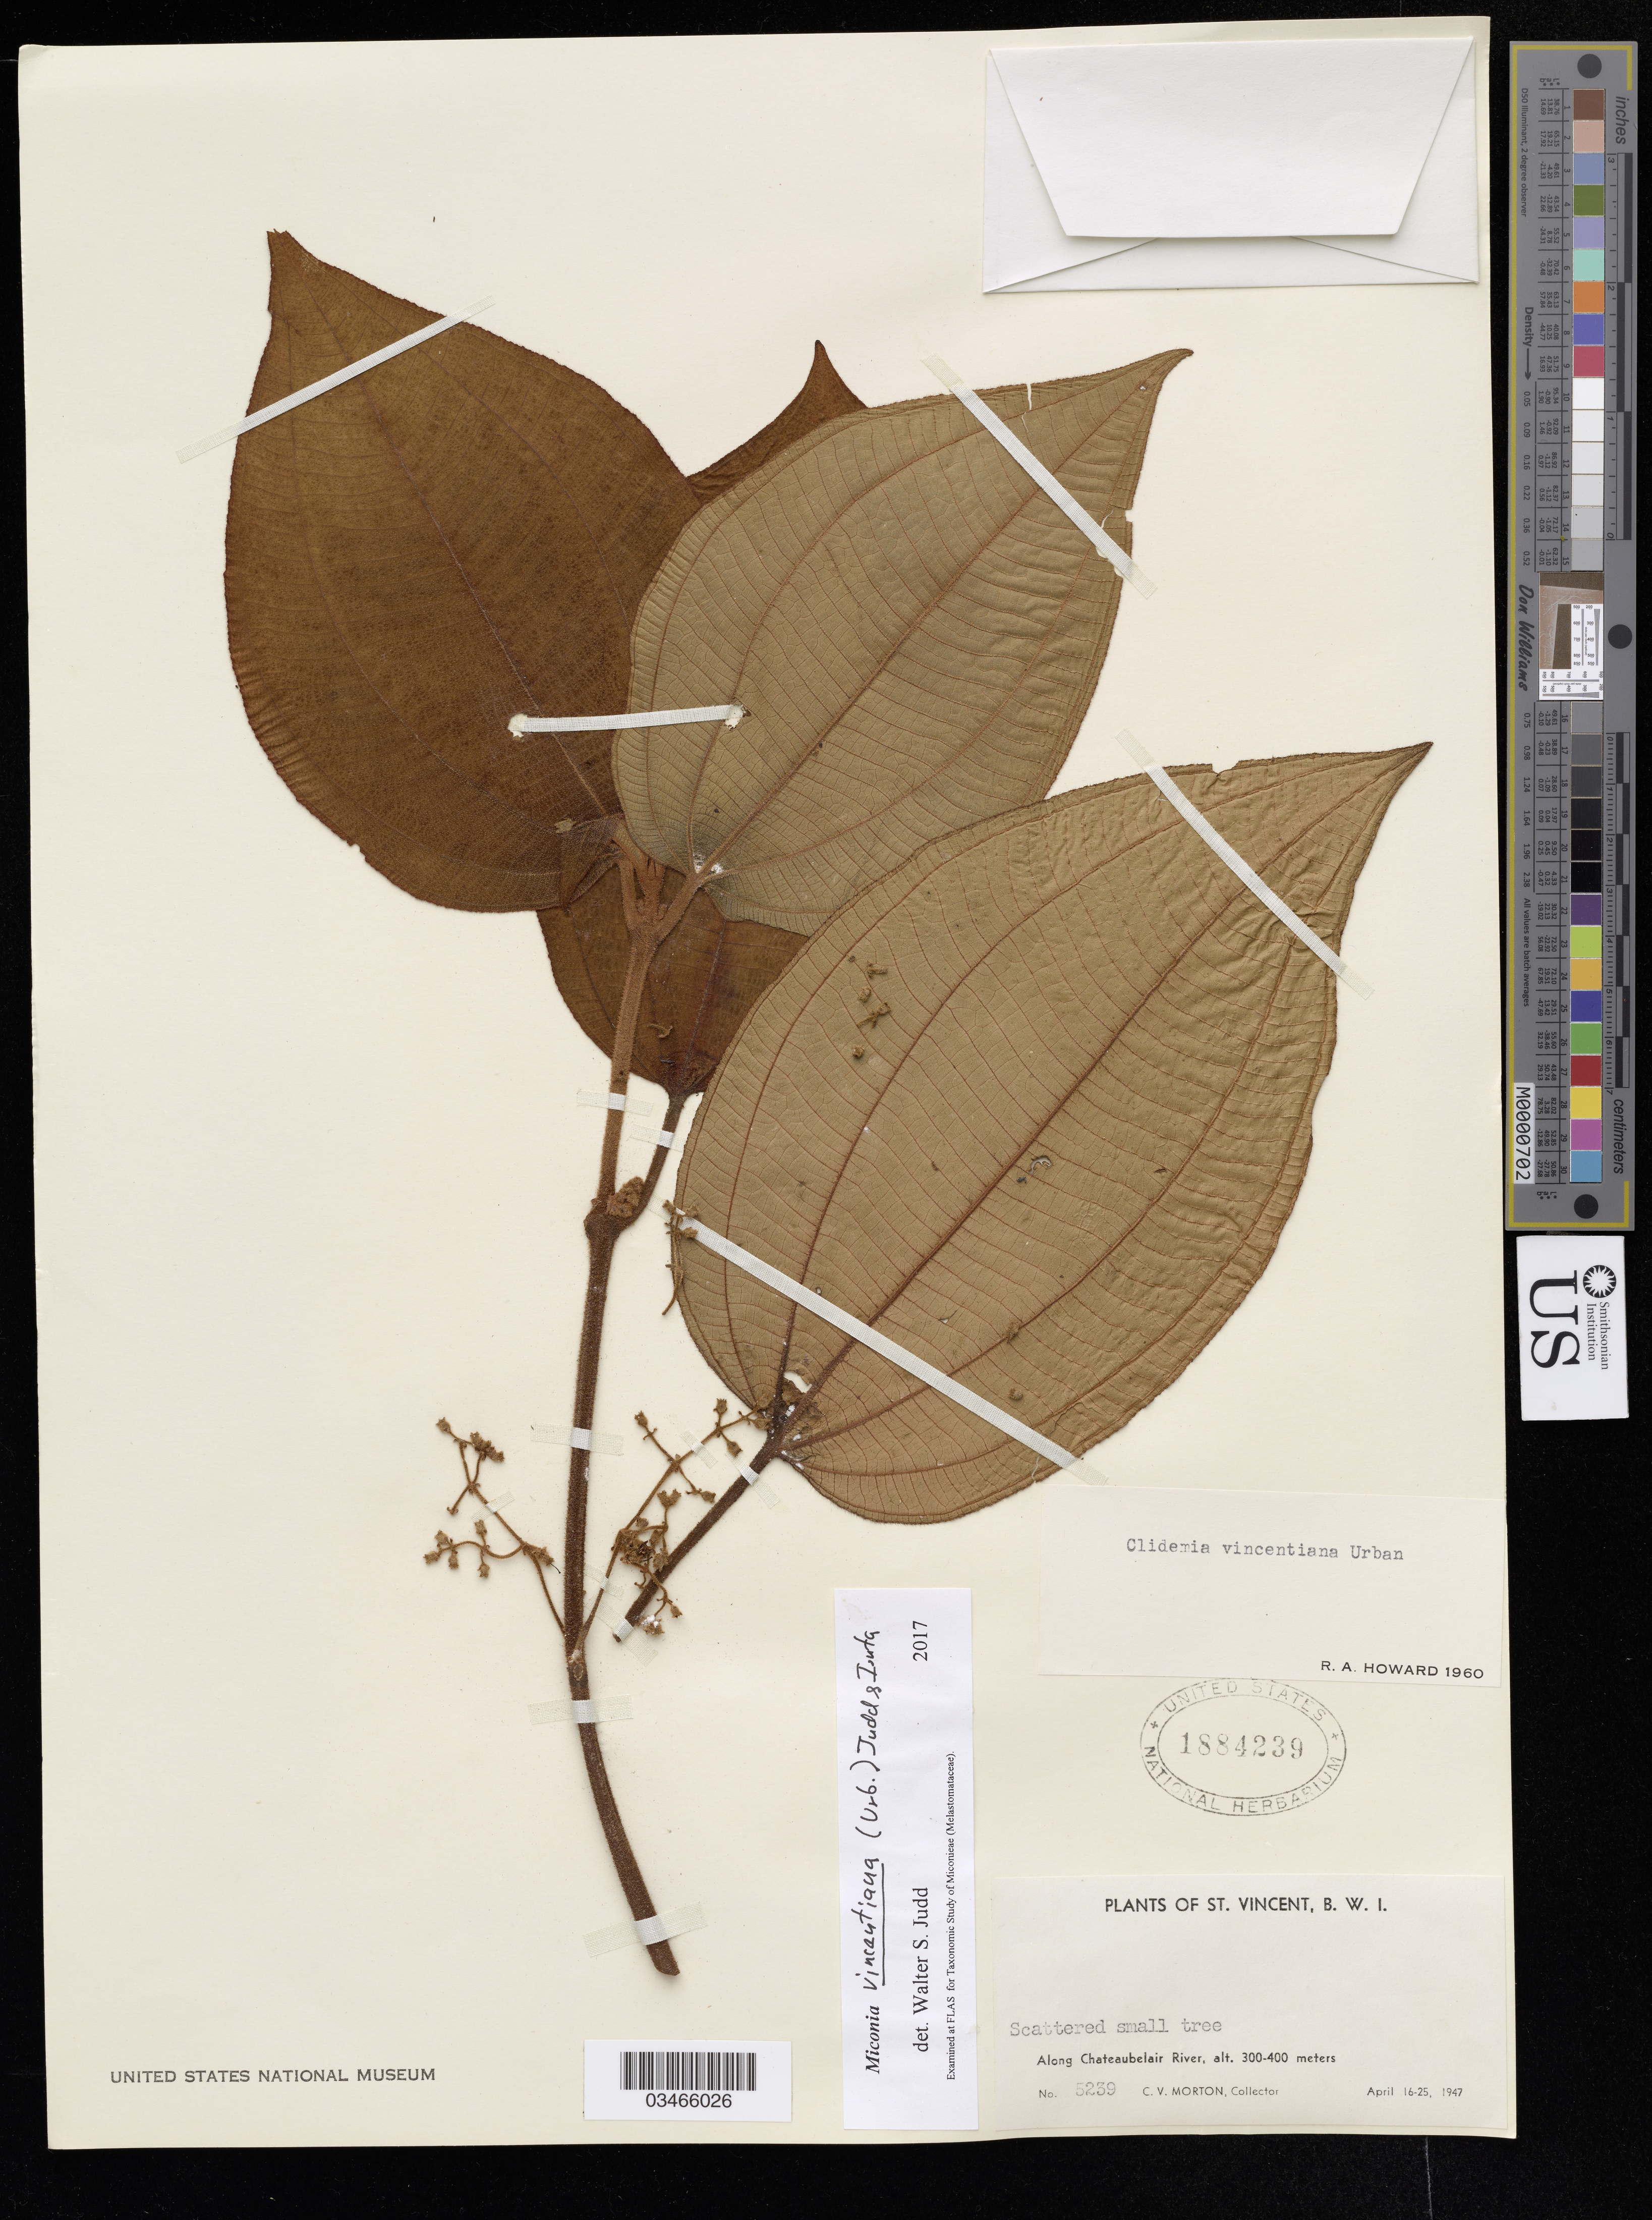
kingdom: Plantae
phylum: Tracheophyta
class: Magnoliopsida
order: Myrtales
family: Melastomataceae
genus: Miconia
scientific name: Miconia vincentina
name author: (Urb.) Judd & Ionta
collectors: C. V. Morton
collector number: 5239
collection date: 1947-04-16/1947-04-25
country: St. Vincent - Grenadines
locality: Along Chateaubelair River.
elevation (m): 300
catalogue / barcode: US 1884239